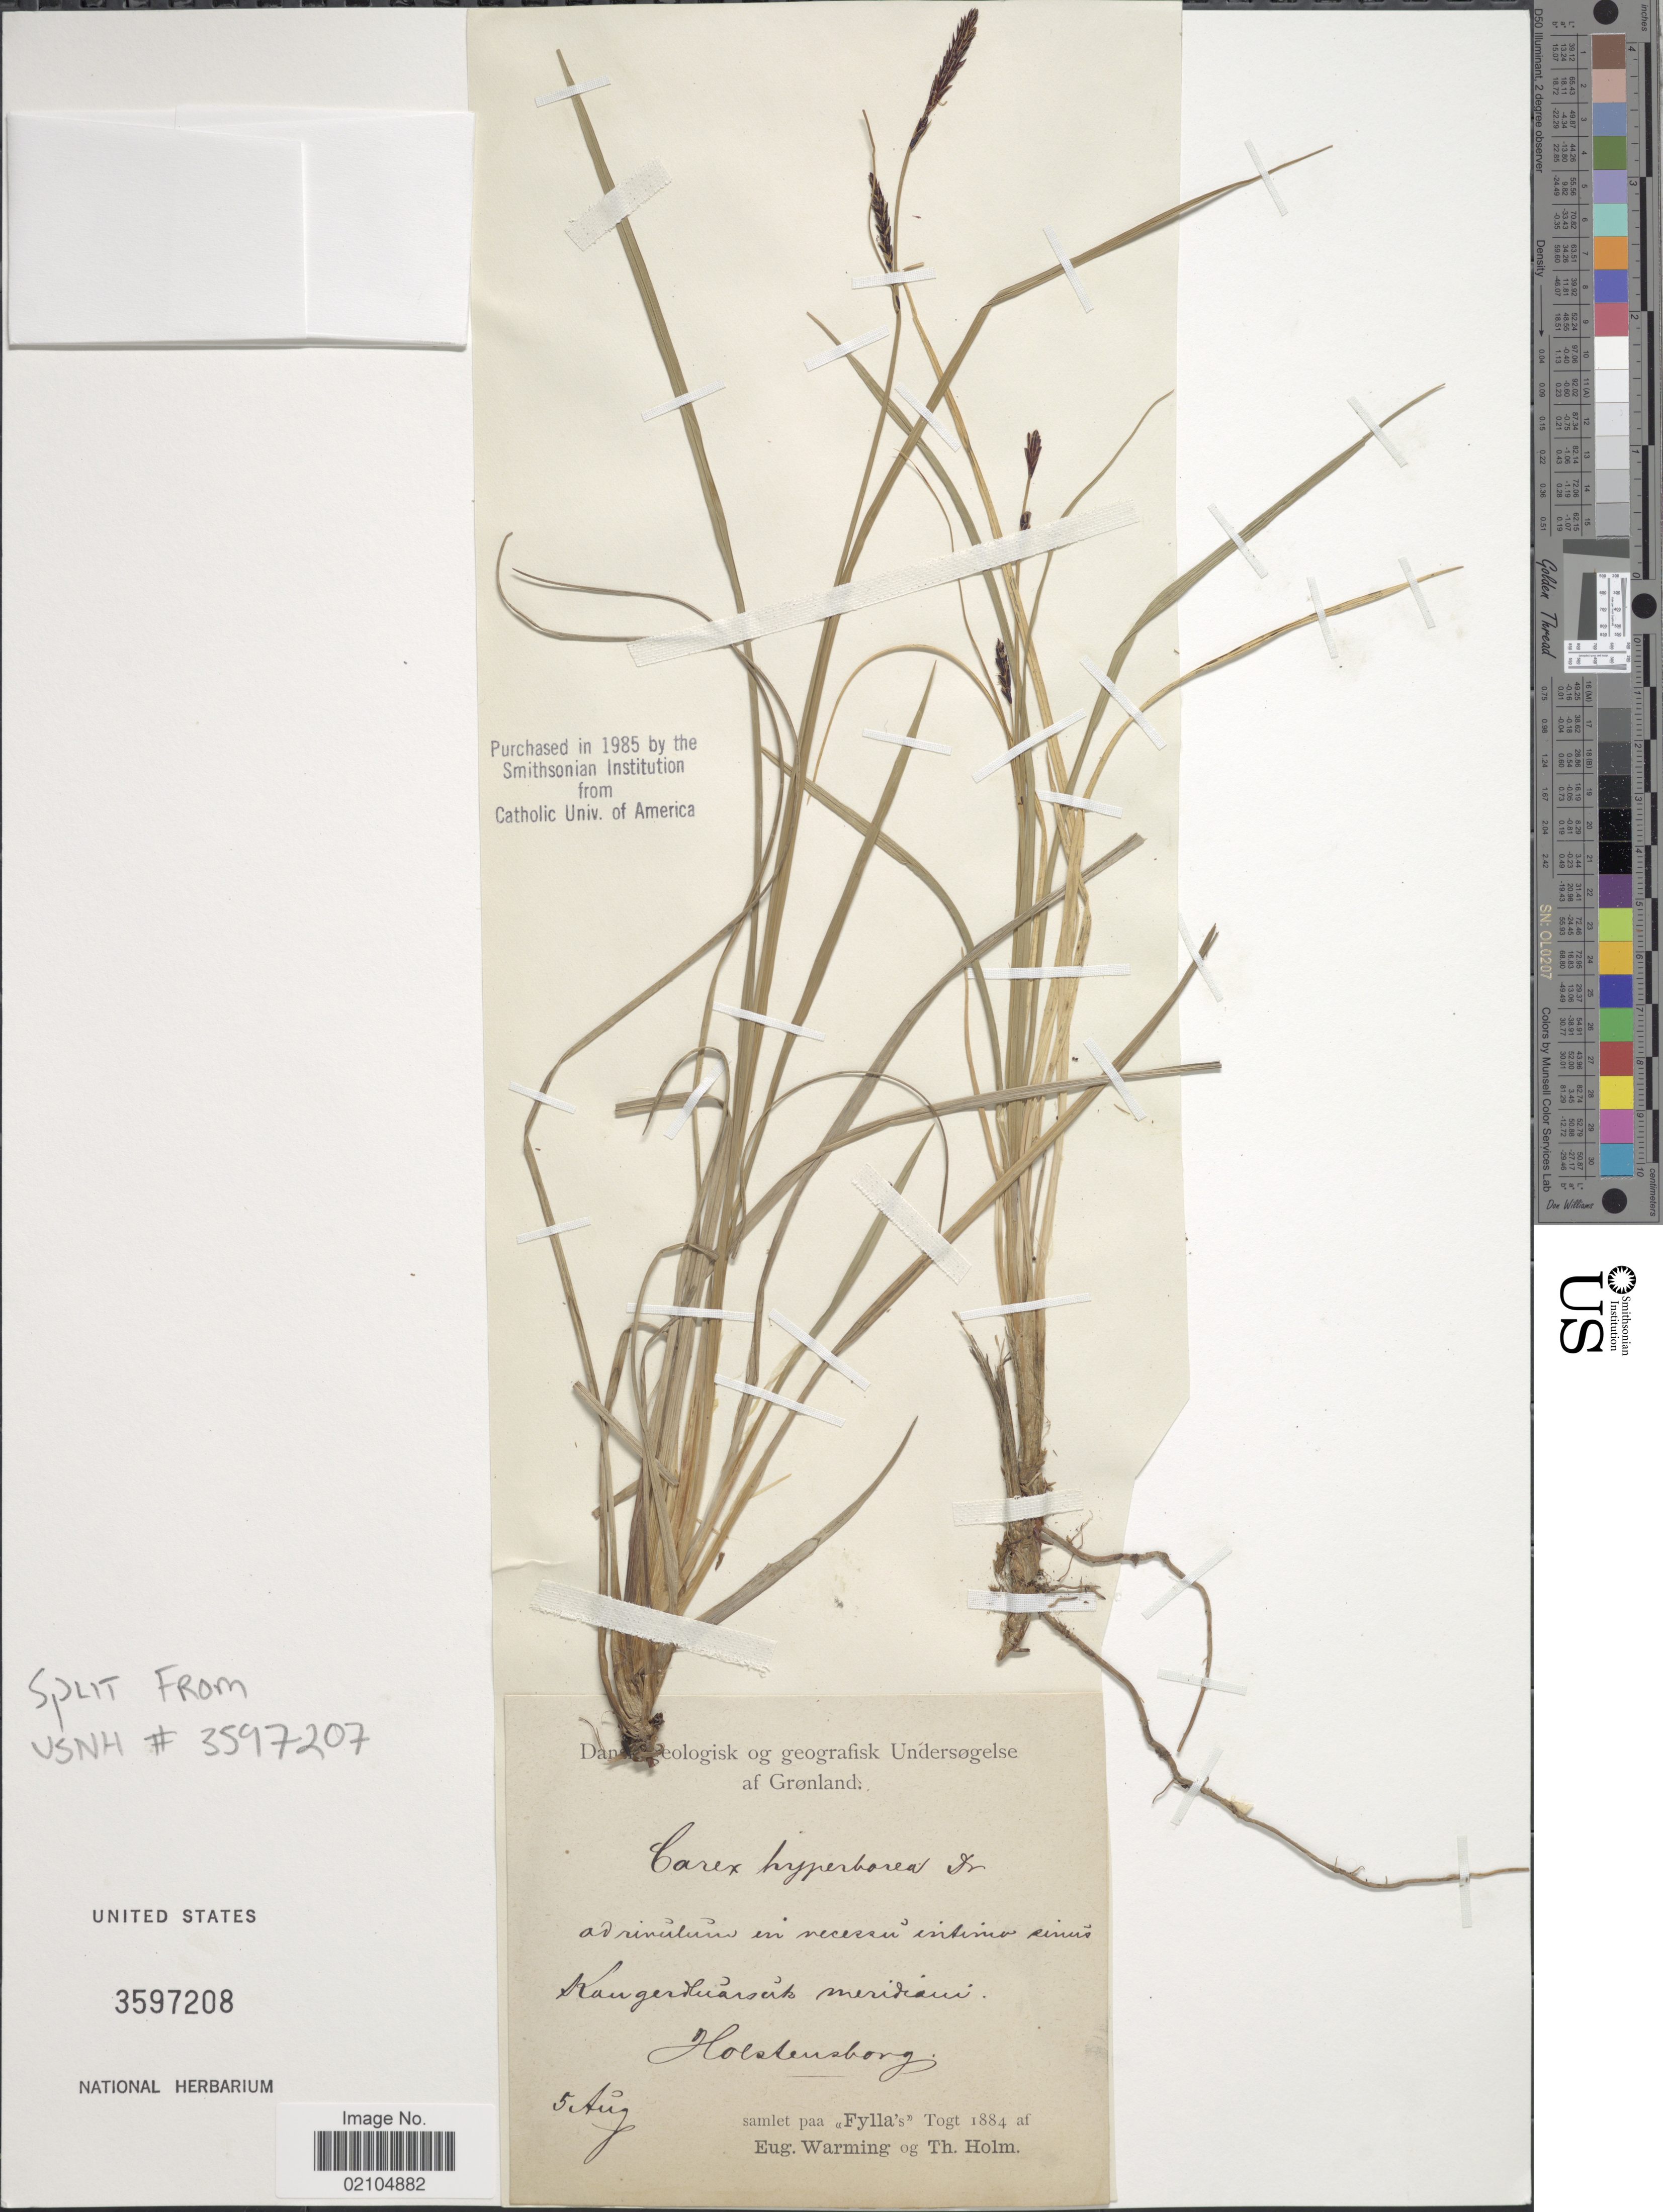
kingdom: Plantae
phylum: Tracheophyta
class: Liliopsida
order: Poales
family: Cyperaceae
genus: Carex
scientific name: Carex bigelowii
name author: Torr. ex Schwein.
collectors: E. Warming & T. Holm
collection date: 1884-08-05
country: Greenland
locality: Grønland, Kangerlussuak meridiani, Holsteinsborg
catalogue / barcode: US 3597208